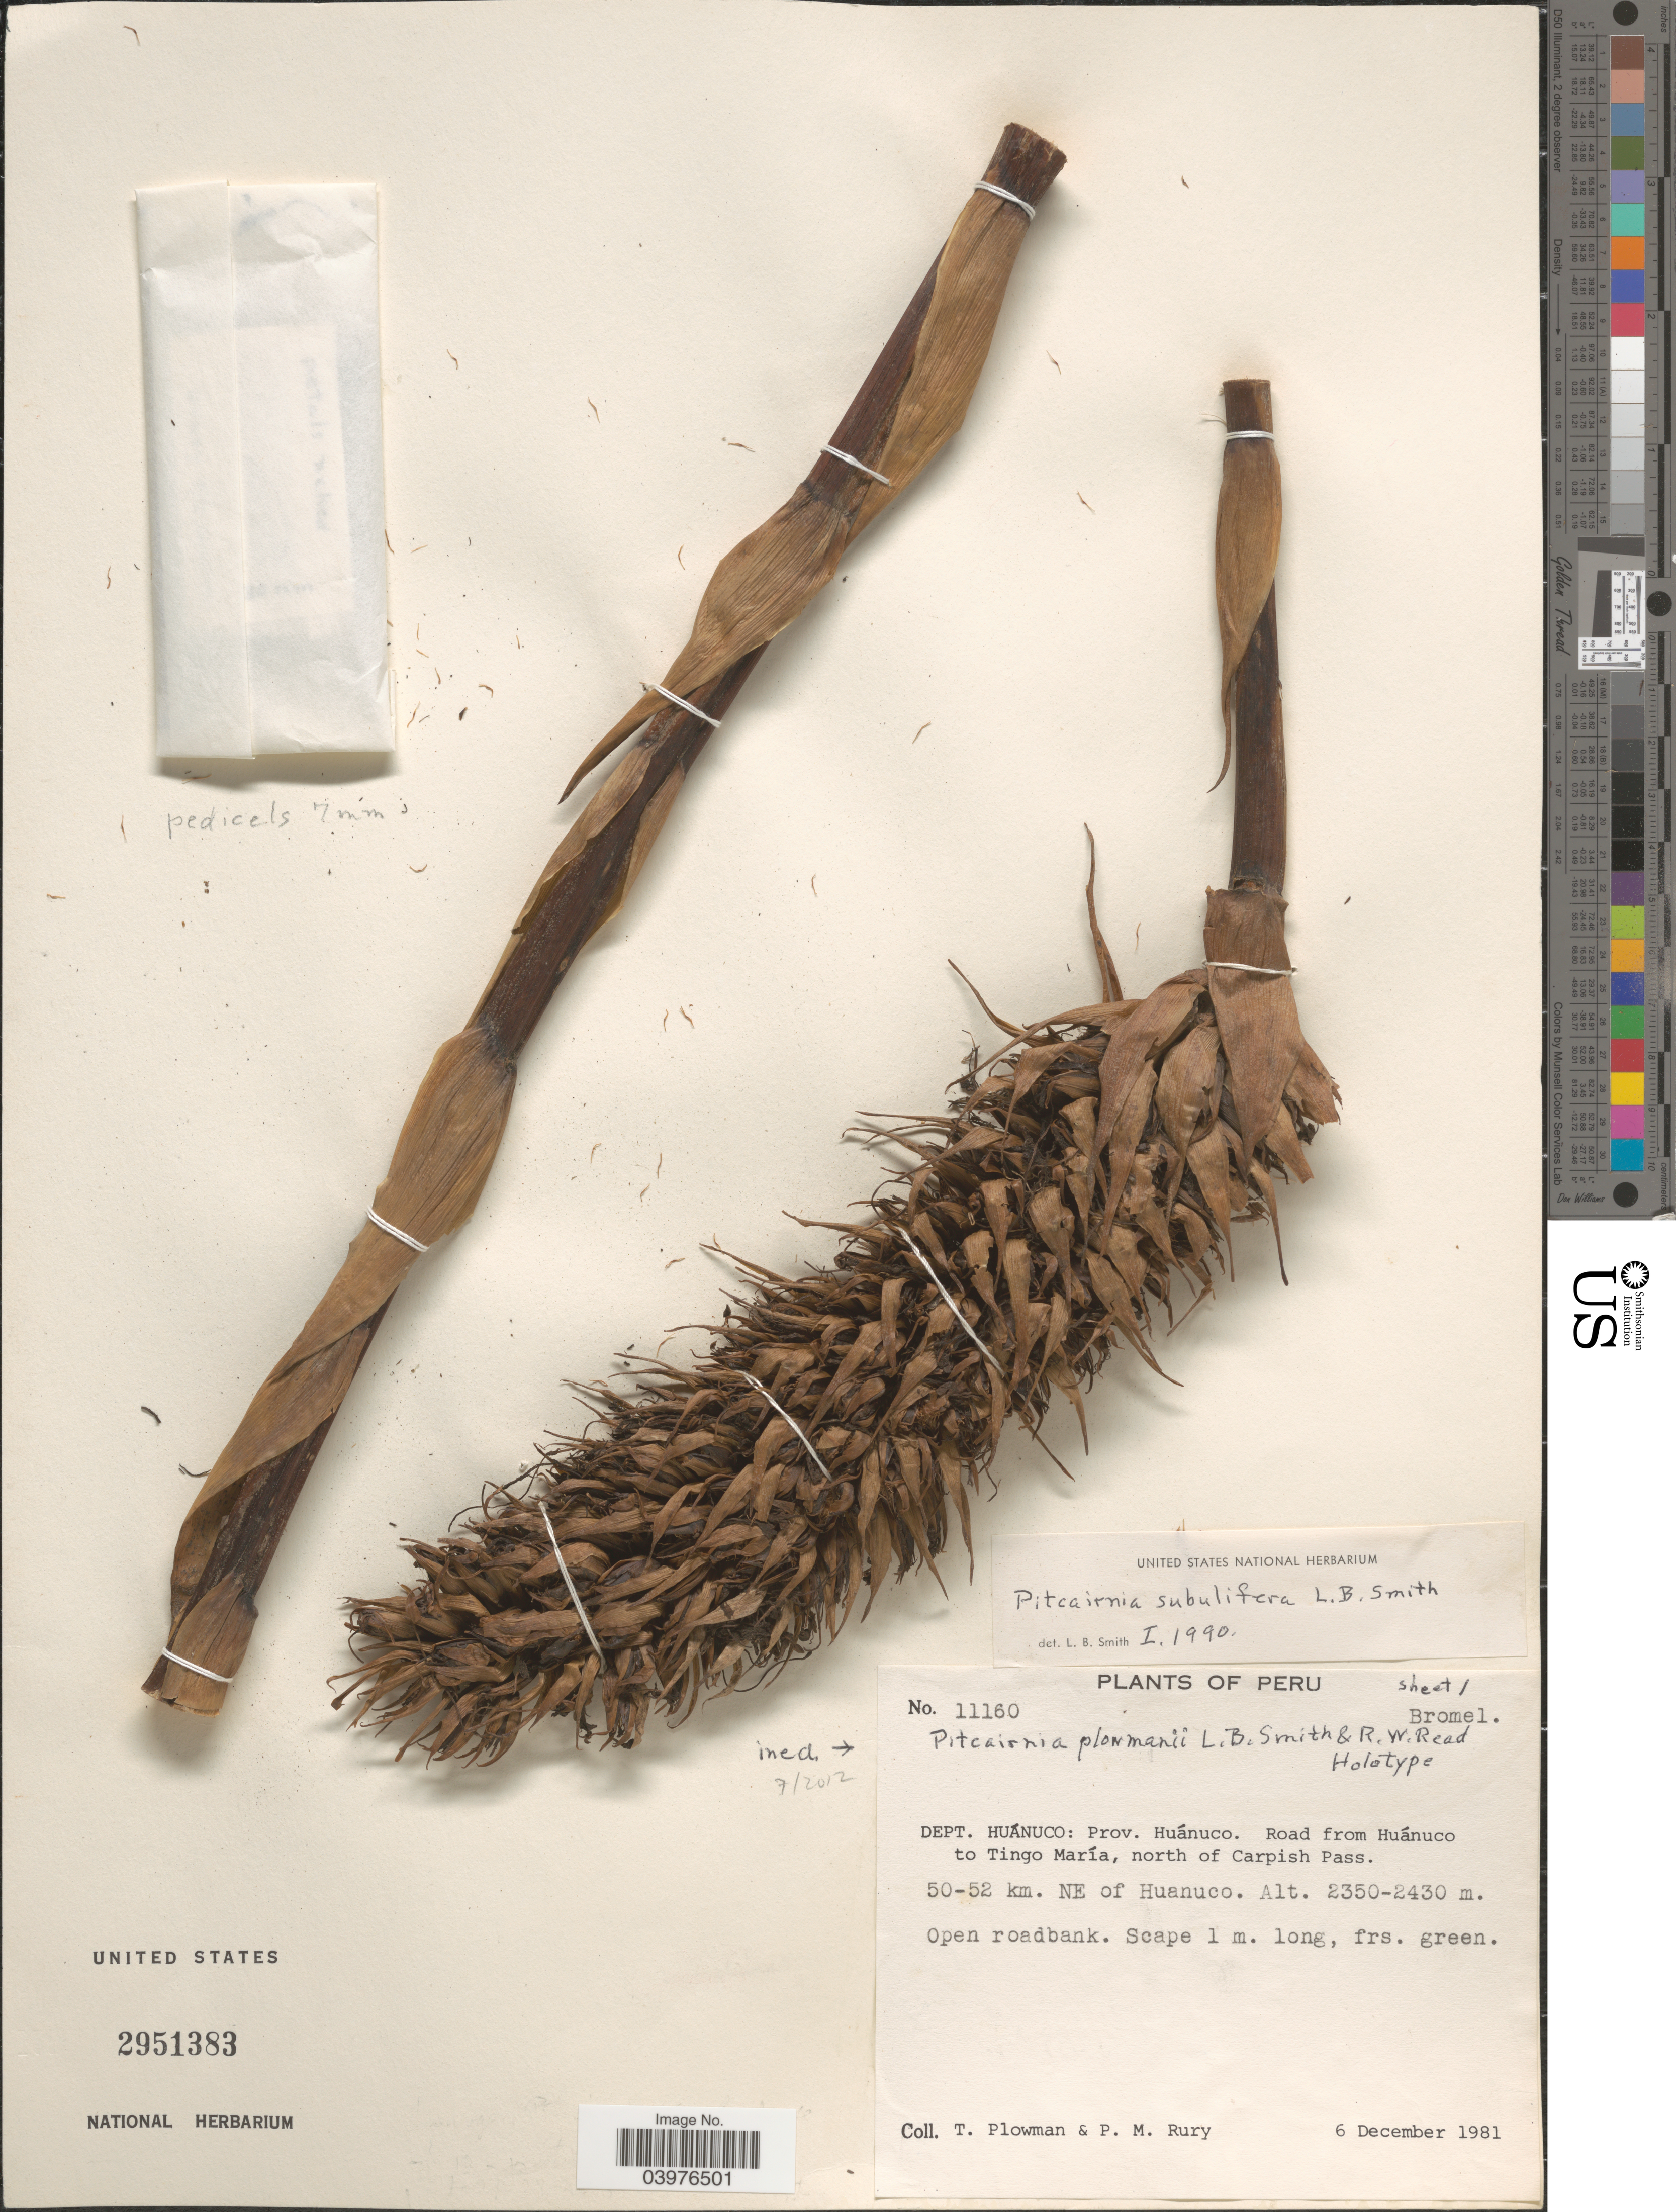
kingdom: Plantae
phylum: Tracheophyta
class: Liliopsida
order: Poales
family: Bromeliaceae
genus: Pitcairnia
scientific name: Pitcairnia subulifera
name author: L.B. Sm.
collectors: T. Plowman & P. M. Rury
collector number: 11160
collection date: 1981-12-06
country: Peru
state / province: Huánuco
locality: Dept. Huánuco: Prov. Huánuco. Road from Huánuco to Tingo María, north of Carpish Pass. 50-52 km. NE of Huanuco.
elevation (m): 2350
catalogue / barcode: US 2951383